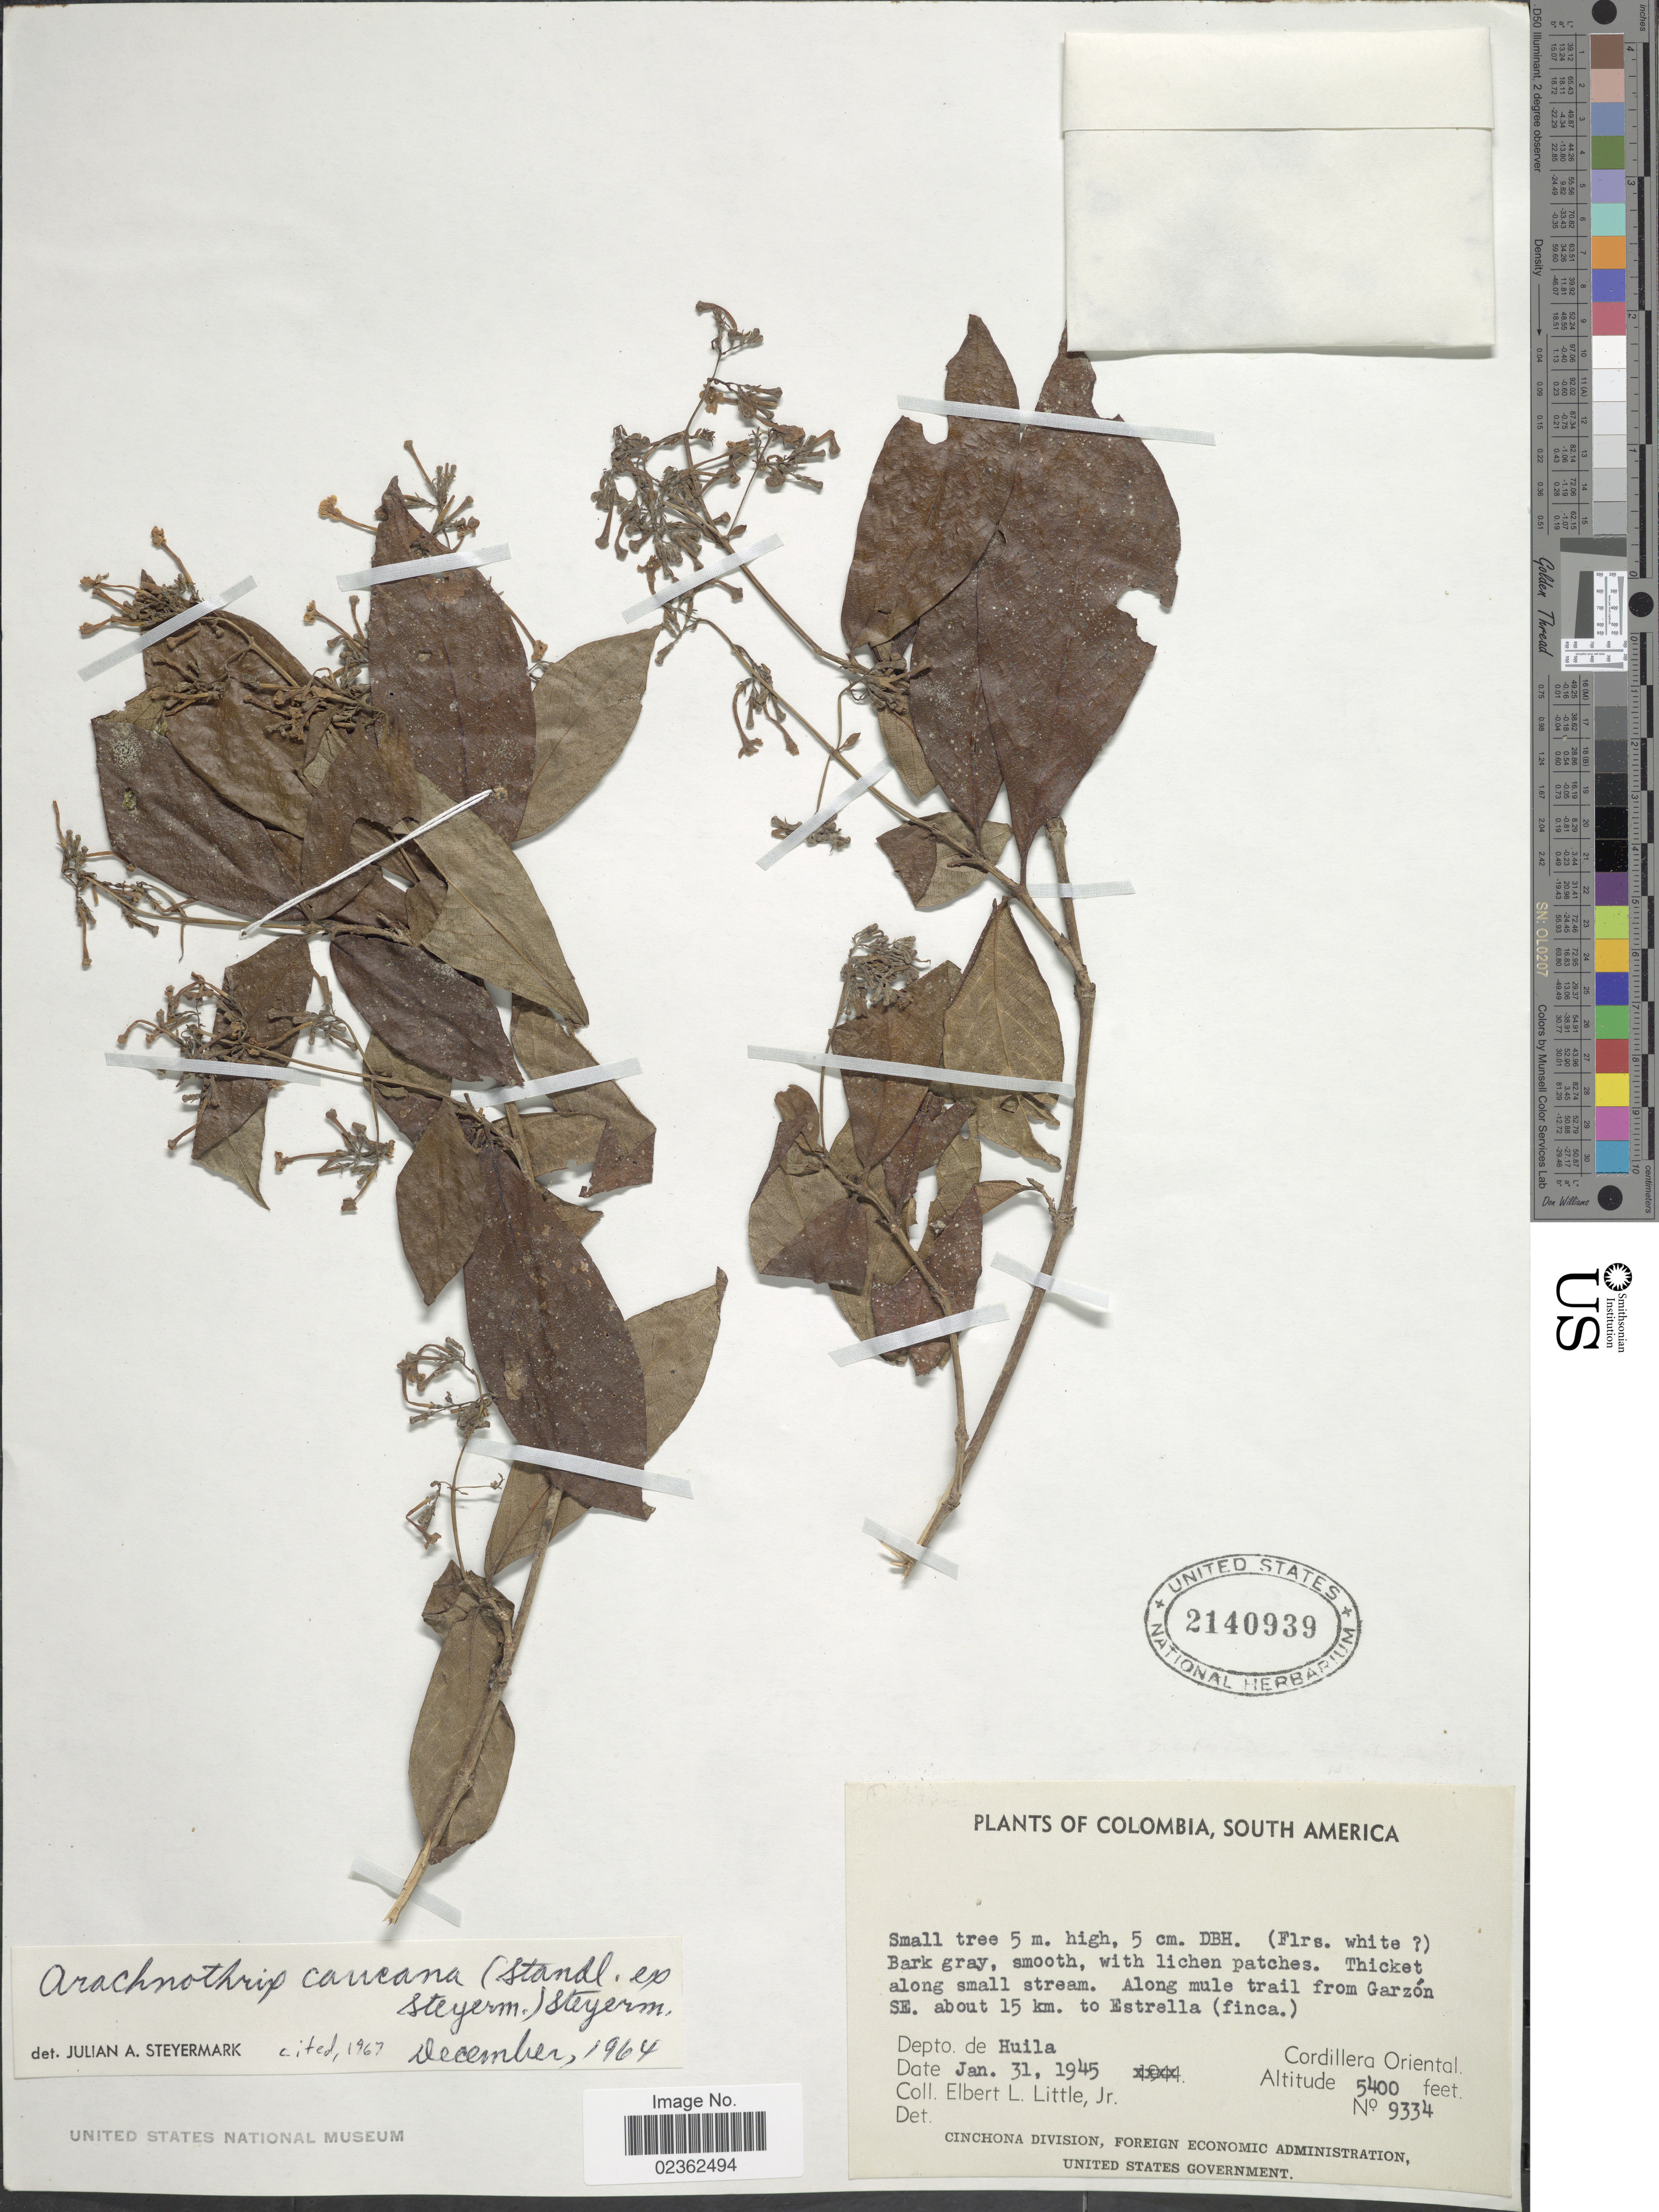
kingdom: Plantae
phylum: Tracheophyta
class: Magnoliopsida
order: Gentianales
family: Rubiaceae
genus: Arachnothryx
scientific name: Arachnothryx caucana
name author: (Standl. ex Steyerm.) Steyerm.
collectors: E. L. Little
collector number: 9334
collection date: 1945-01-31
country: Colombia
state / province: Huila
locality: Thicket along small stream, along mule trail from Garzon SE. about 15 km. to Estrella (finca.), Cordillera Oriental.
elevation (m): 1646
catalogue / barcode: US 2140939